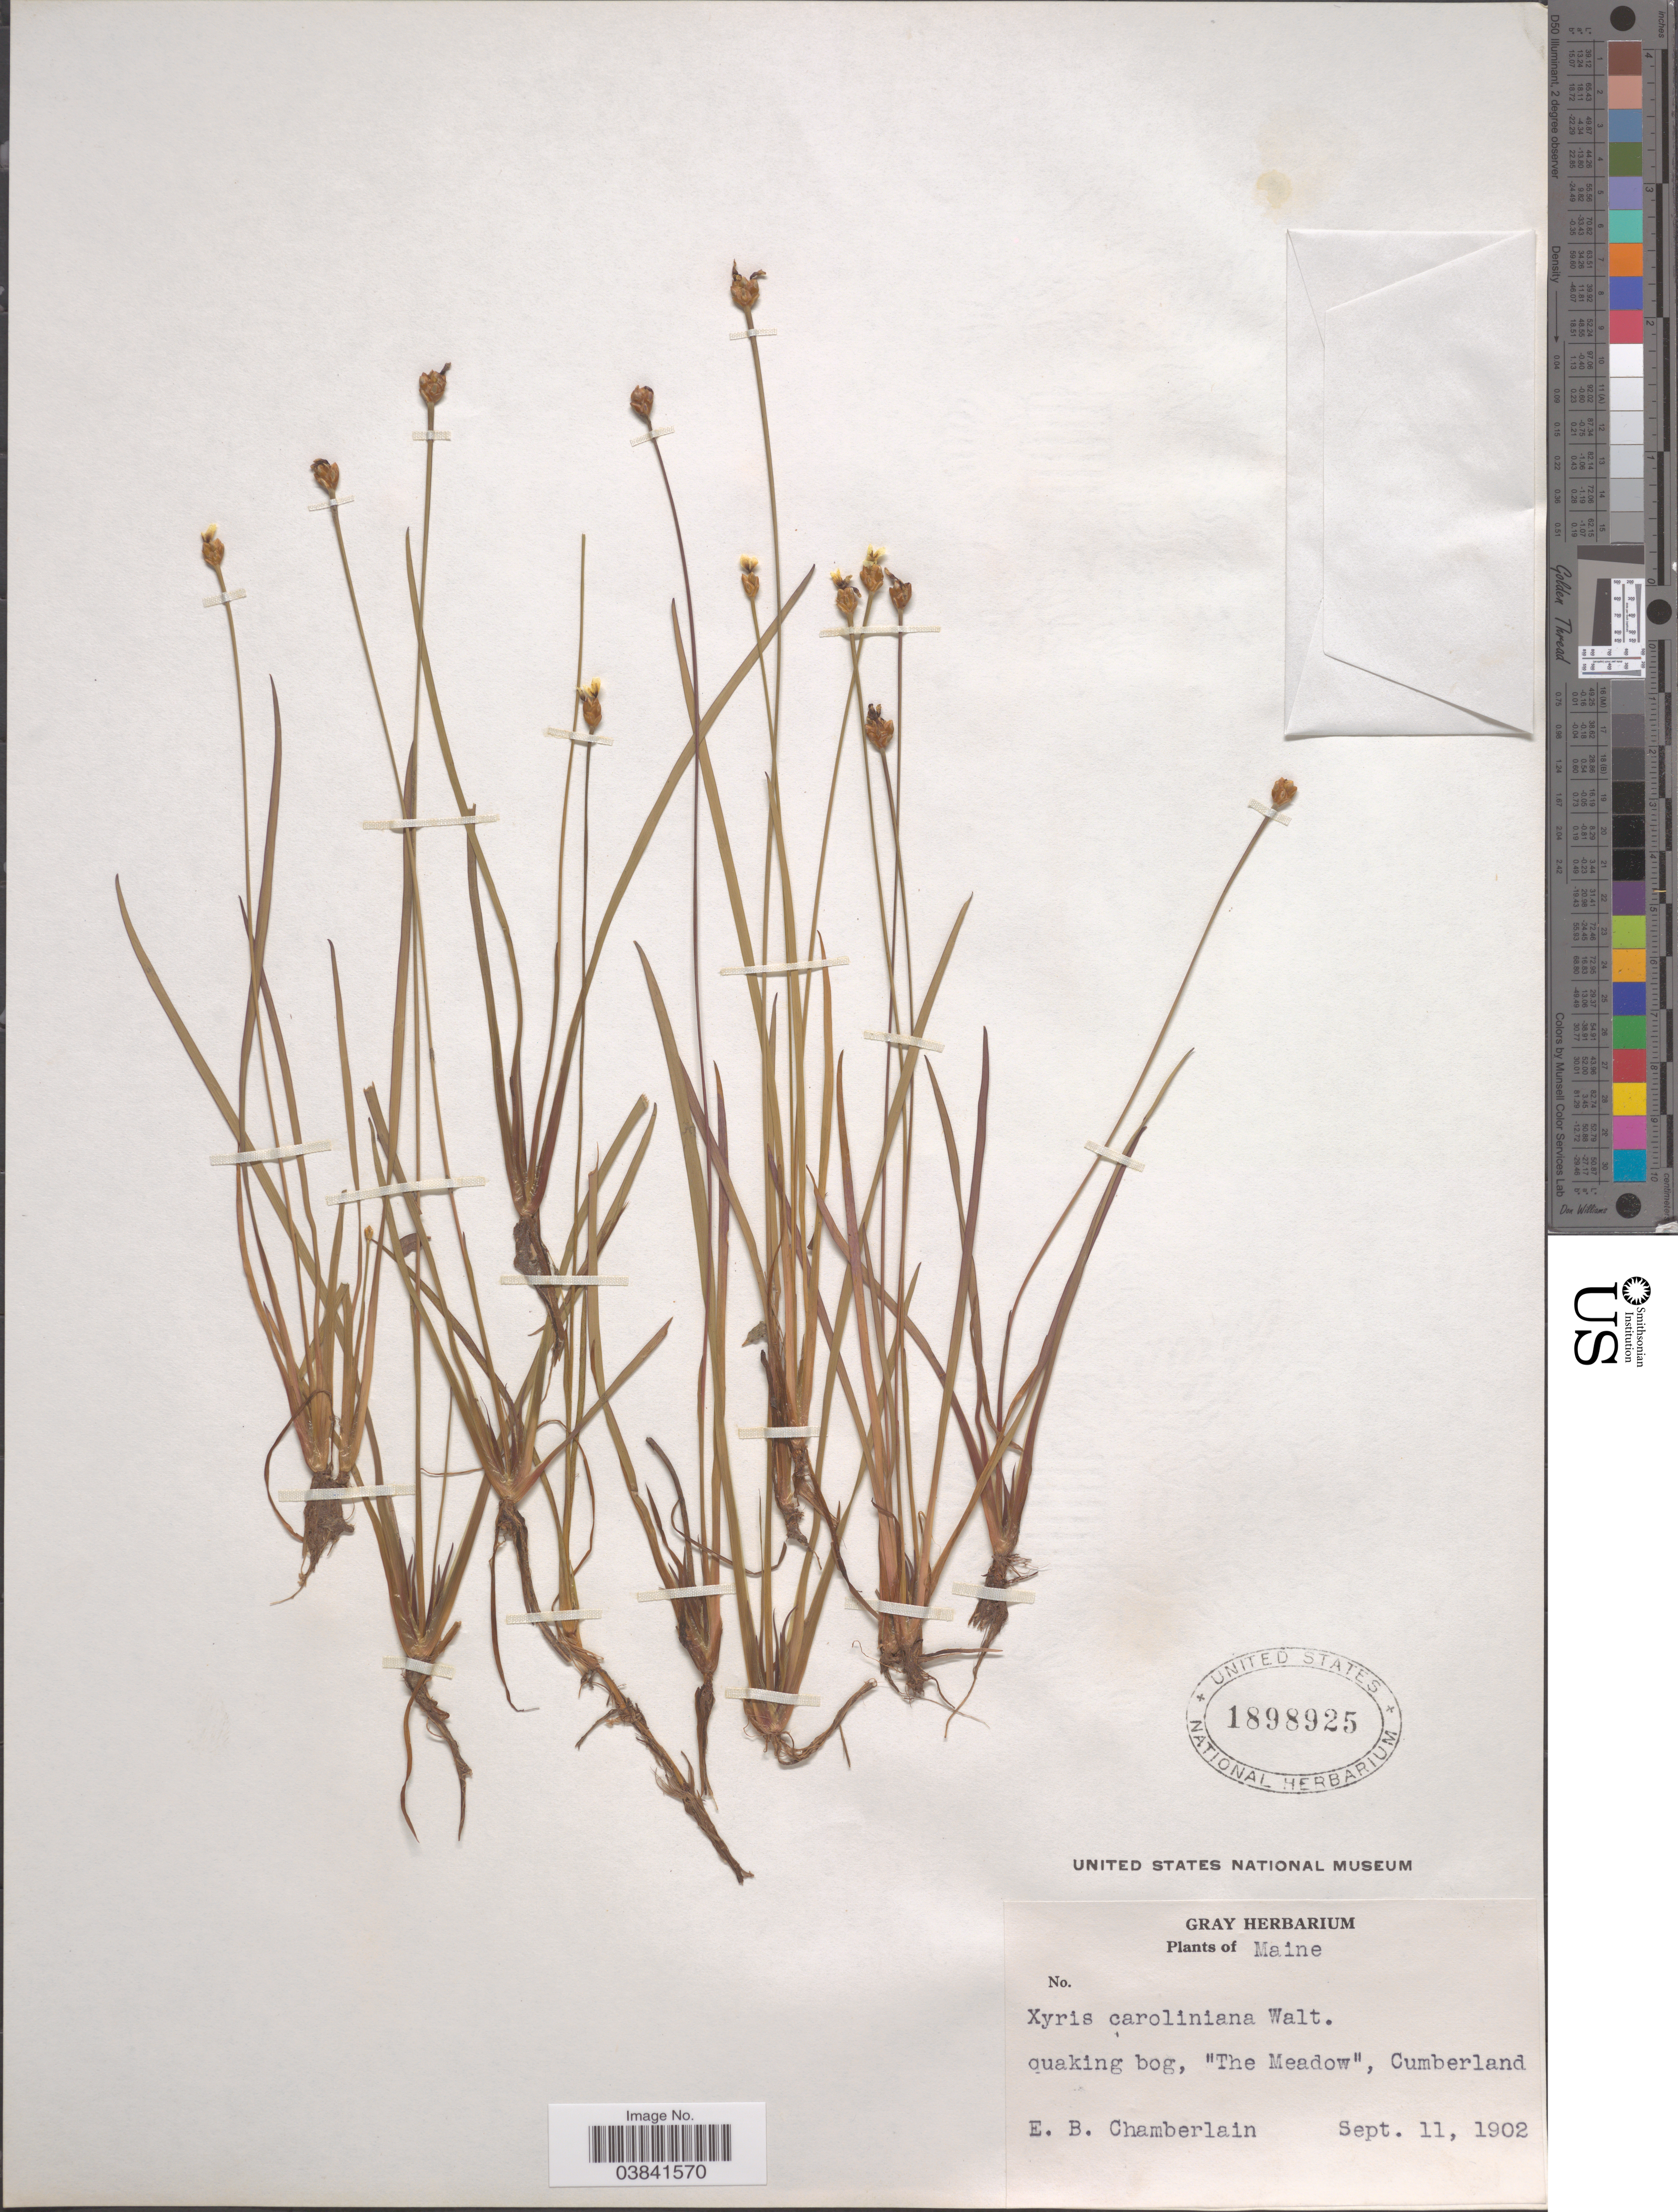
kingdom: Plantae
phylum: Tracheophyta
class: Liliopsida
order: Poales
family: Xyridaceae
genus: Xyris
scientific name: Xyris difformis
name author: Chapm.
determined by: Strong, Mark T., (BOT), Smithsonian Institution - National Museum of Natural History (UNITED STATES)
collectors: E. Chamberlain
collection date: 1902-09-11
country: United States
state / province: Maine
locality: Quaking bog, "The Meadow", Cumberland.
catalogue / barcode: US 1898925